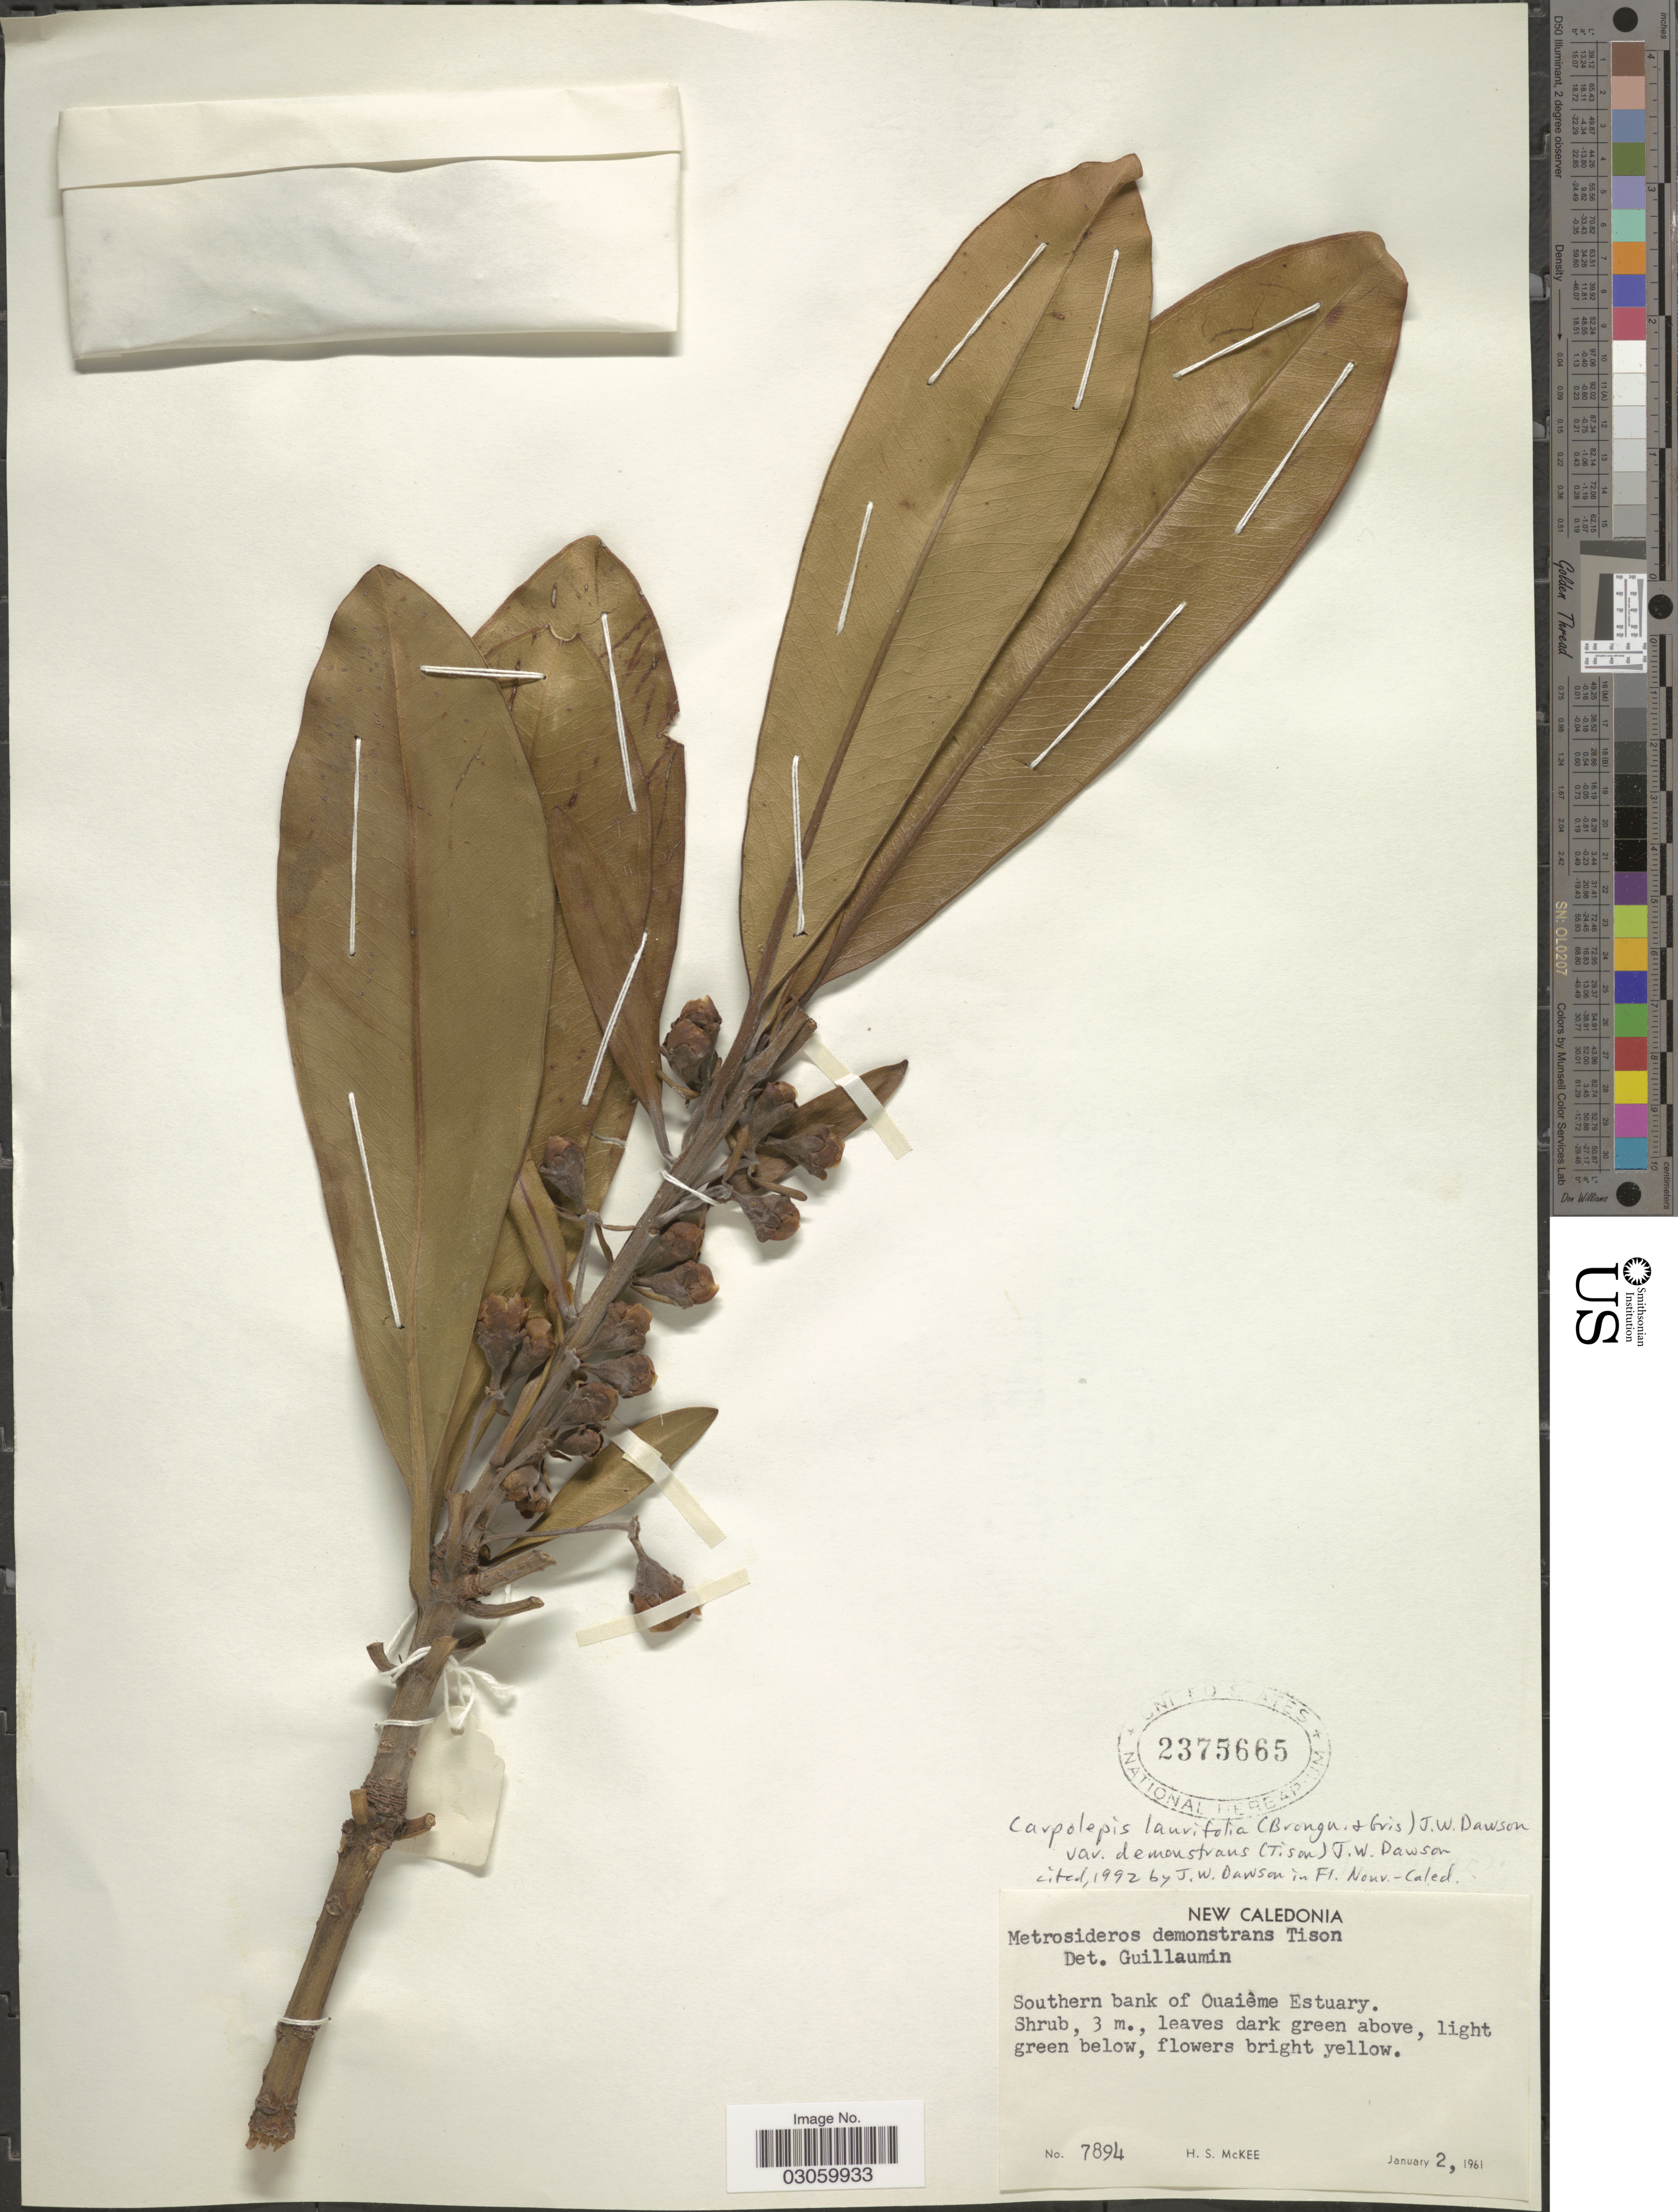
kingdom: Plantae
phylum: Tracheophyta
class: Magnoliopsida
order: Myrtales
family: Myrtaceae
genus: Metrosideros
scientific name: Metrosideros laurifolia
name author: Brongn. & Gris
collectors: H. S. McKee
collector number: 7894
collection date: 1961-01-02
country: New Caledonia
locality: Southern bank of Ouaième Estuary.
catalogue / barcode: US 2375665